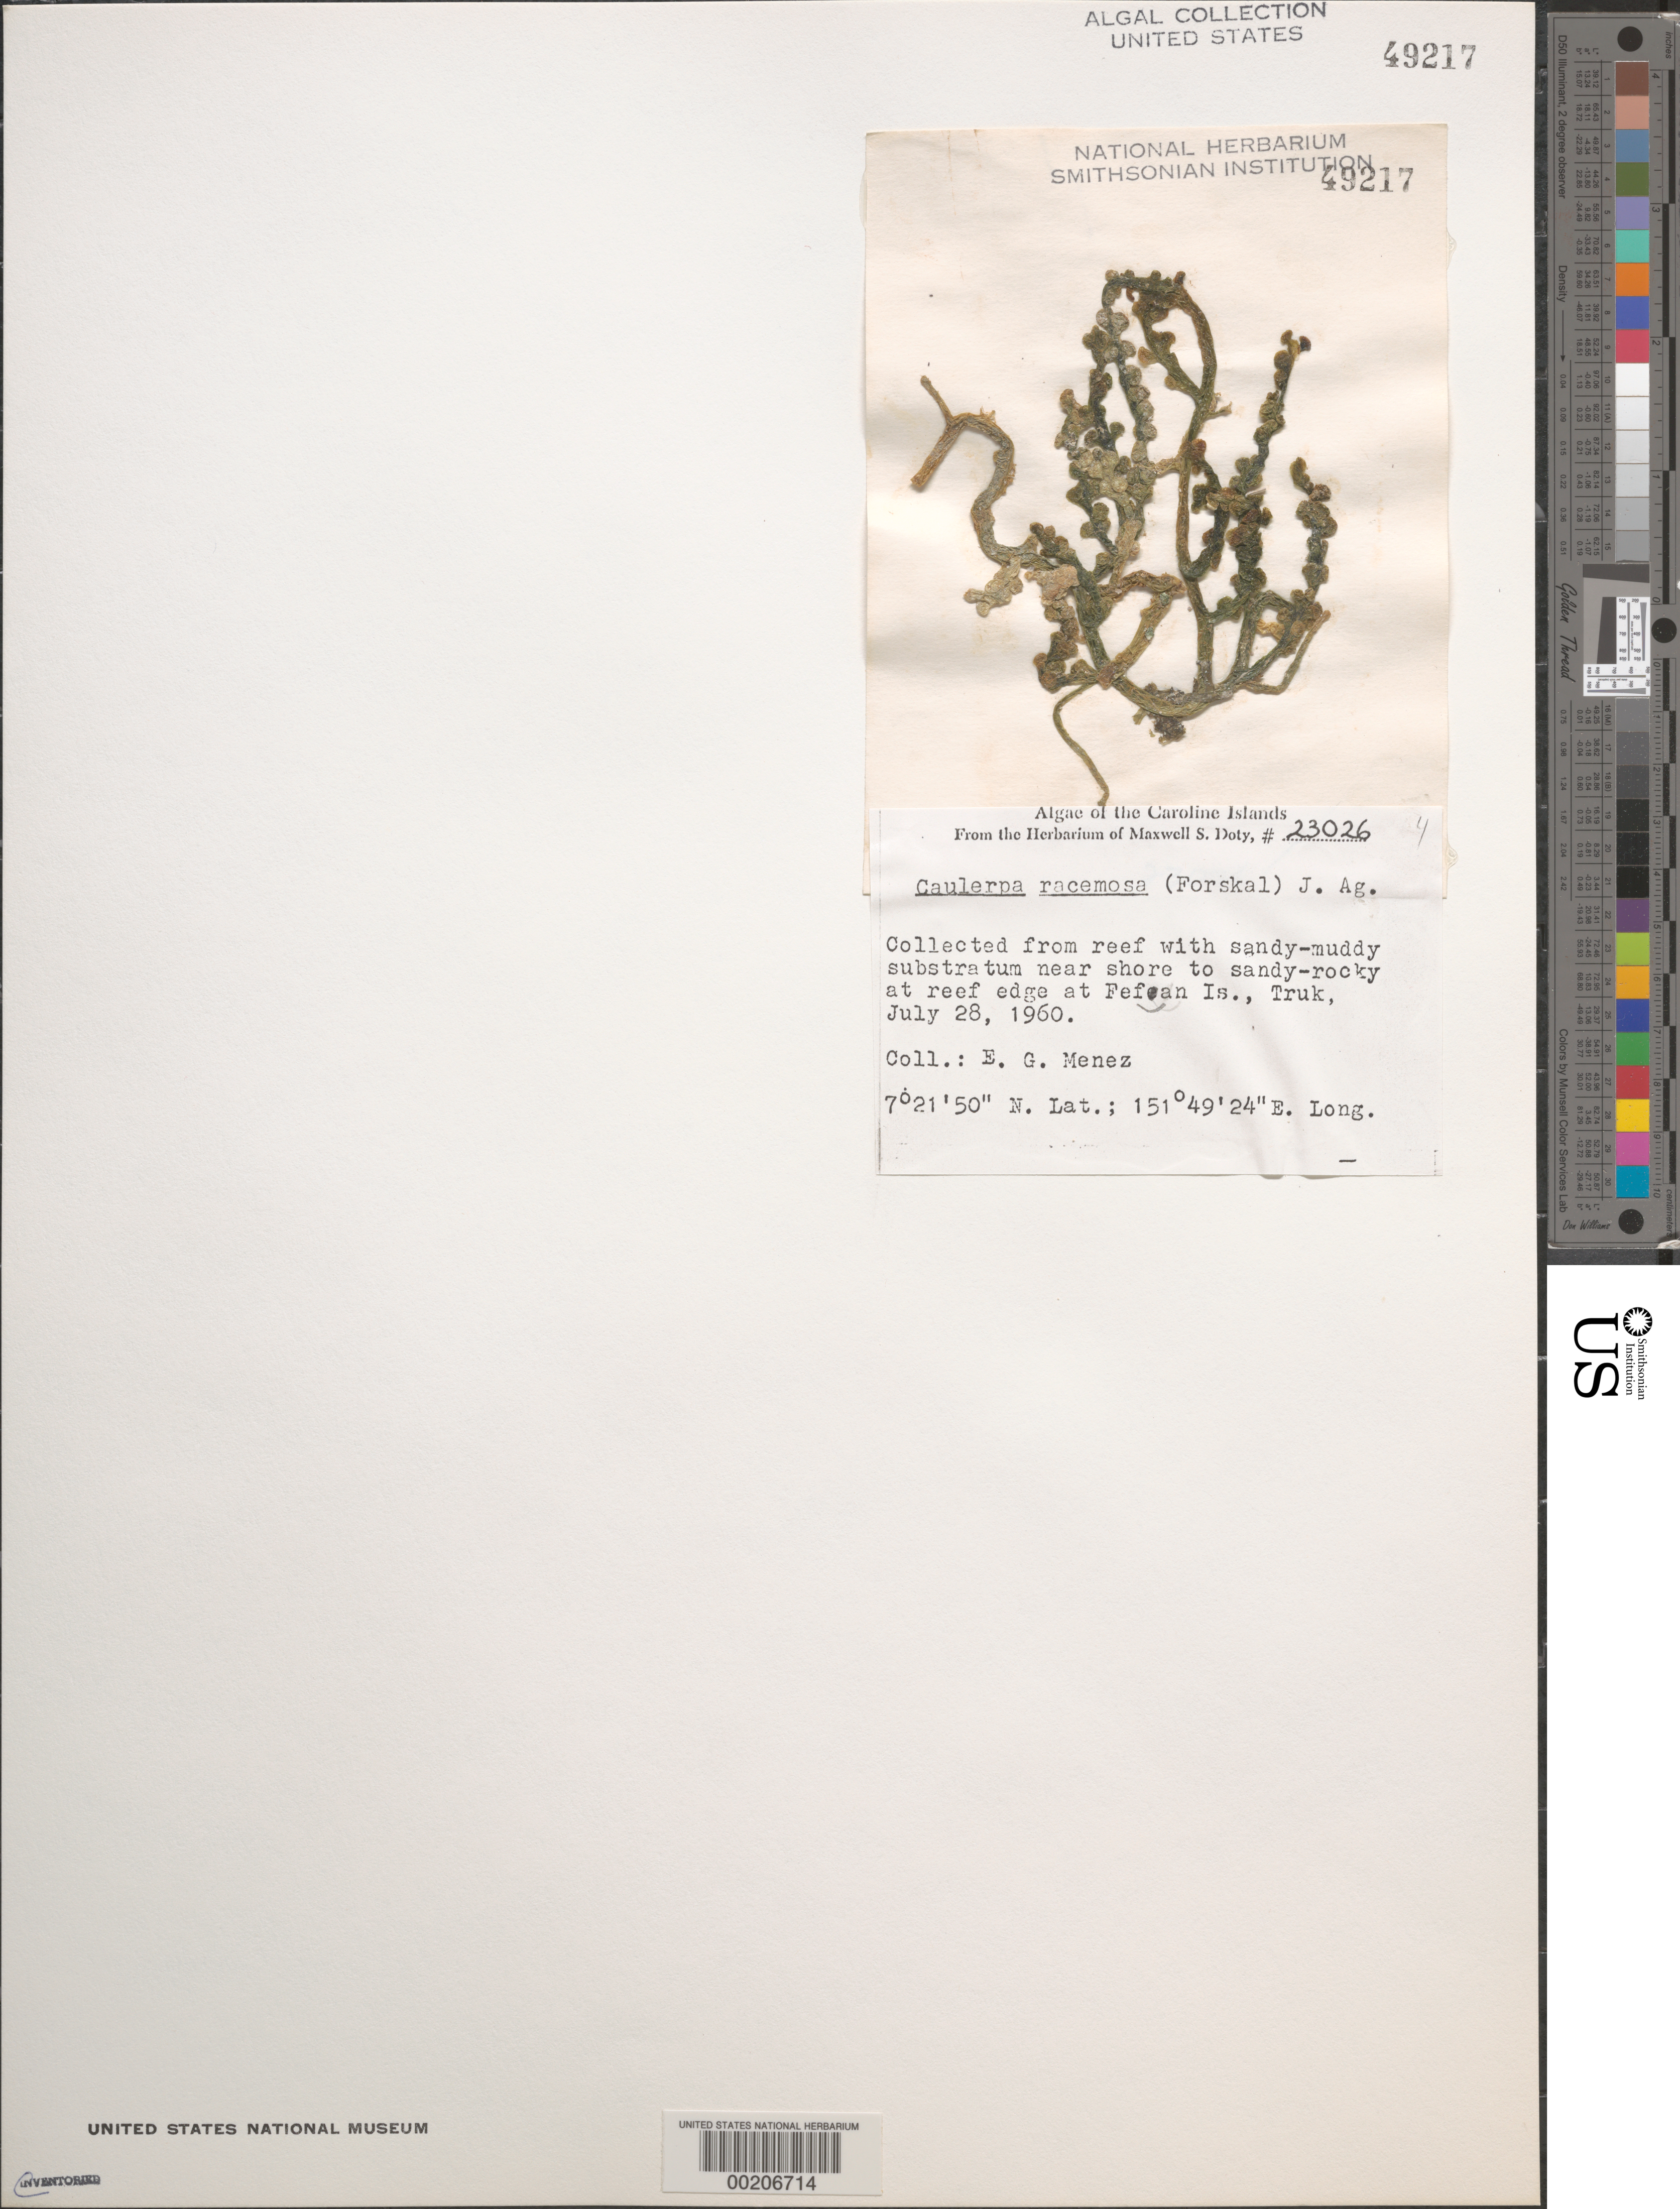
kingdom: Plantae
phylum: Chlorophyta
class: Ulvophyceae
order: Bryopsidales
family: Caulerpaceae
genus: Caulerpa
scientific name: Caulerpa racemosa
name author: (Forssk.) J. Agardh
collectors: Meñez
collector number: MSD 23026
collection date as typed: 28 Jul 1960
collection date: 1960-07-28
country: Micronesia, Federated States of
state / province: Truk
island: Fefan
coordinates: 7 21' 50" N, 151 49' 24" E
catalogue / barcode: US 49217